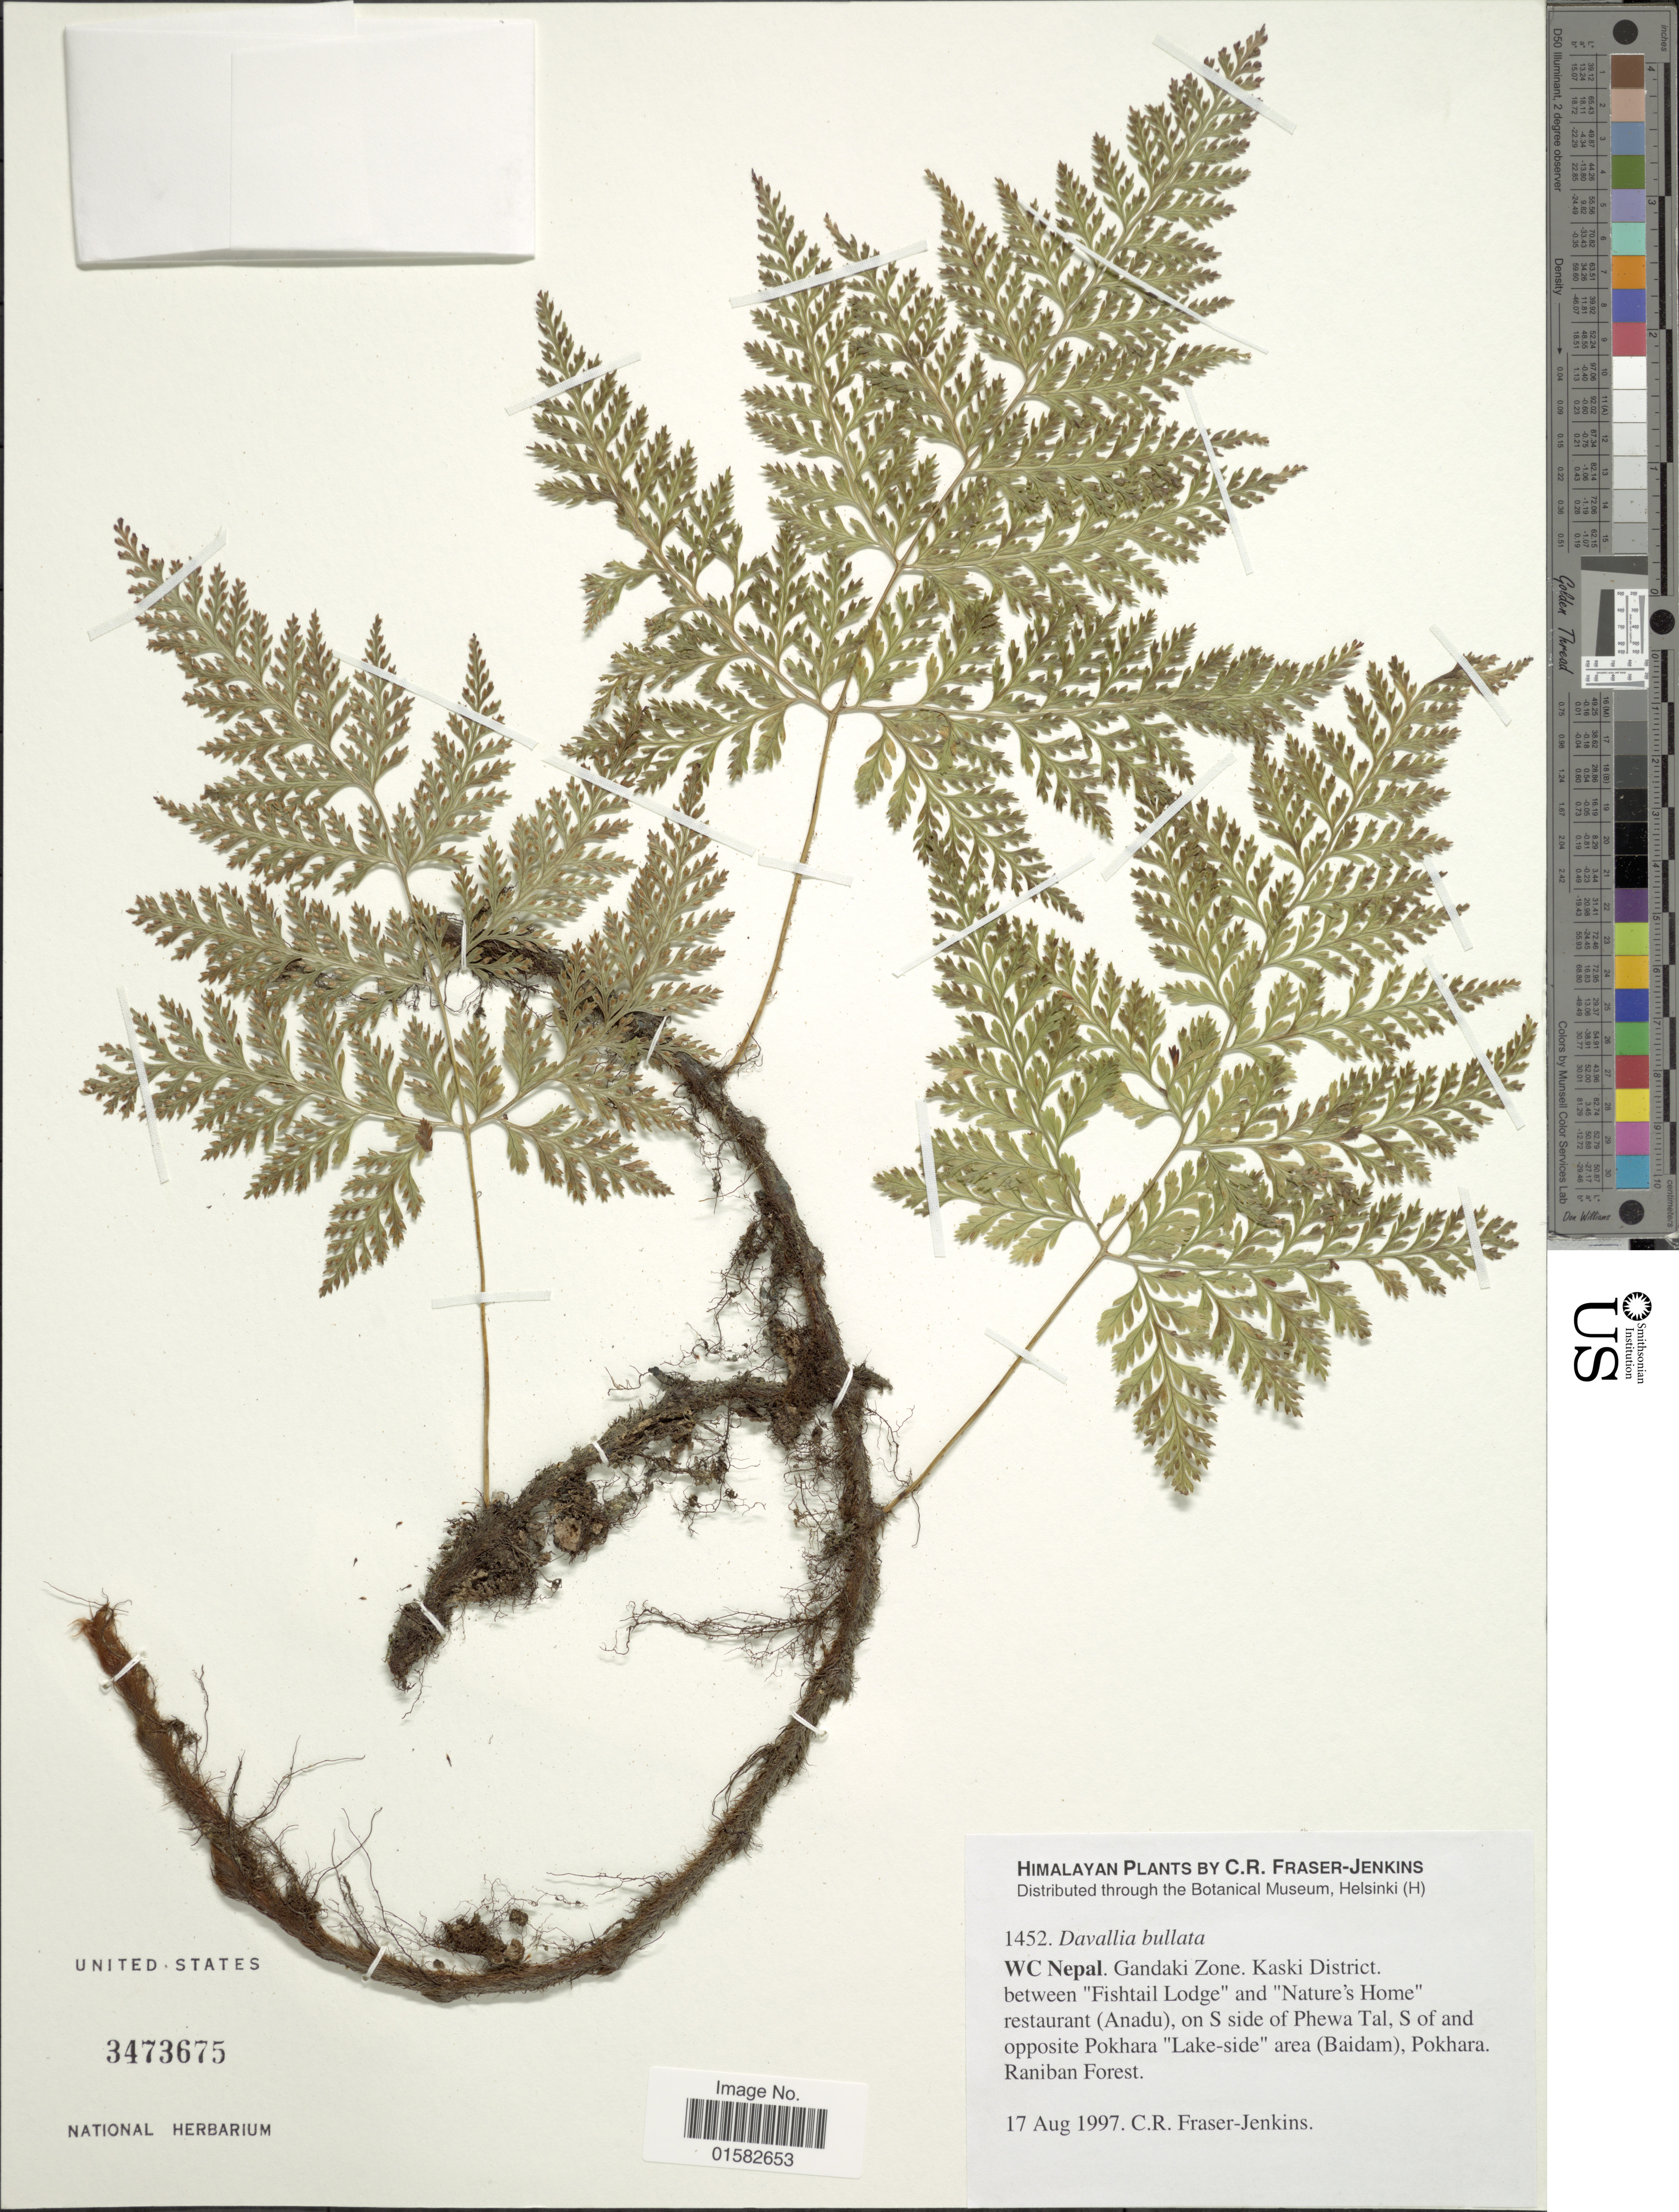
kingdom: Plantae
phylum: Tracheophyta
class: Polypodiopsida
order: Polypodiales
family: Davalliaceae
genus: Davallia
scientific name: Davallia bullata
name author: Wall.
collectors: C. R. Fraser-Jenkins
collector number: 1452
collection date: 1997-08-17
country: Nepal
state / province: Gandaki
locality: Himalayan, WC Nepal, Gandaki Zone,Kaski district, between "Fishtail Lodge" and "Nature Home", restaurant (Anadu), on S side of Phewa Tal,S of and oppisite pkhara "Lake-side"area (Baidam), Pokhara Raniban Forest.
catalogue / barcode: US 3473675